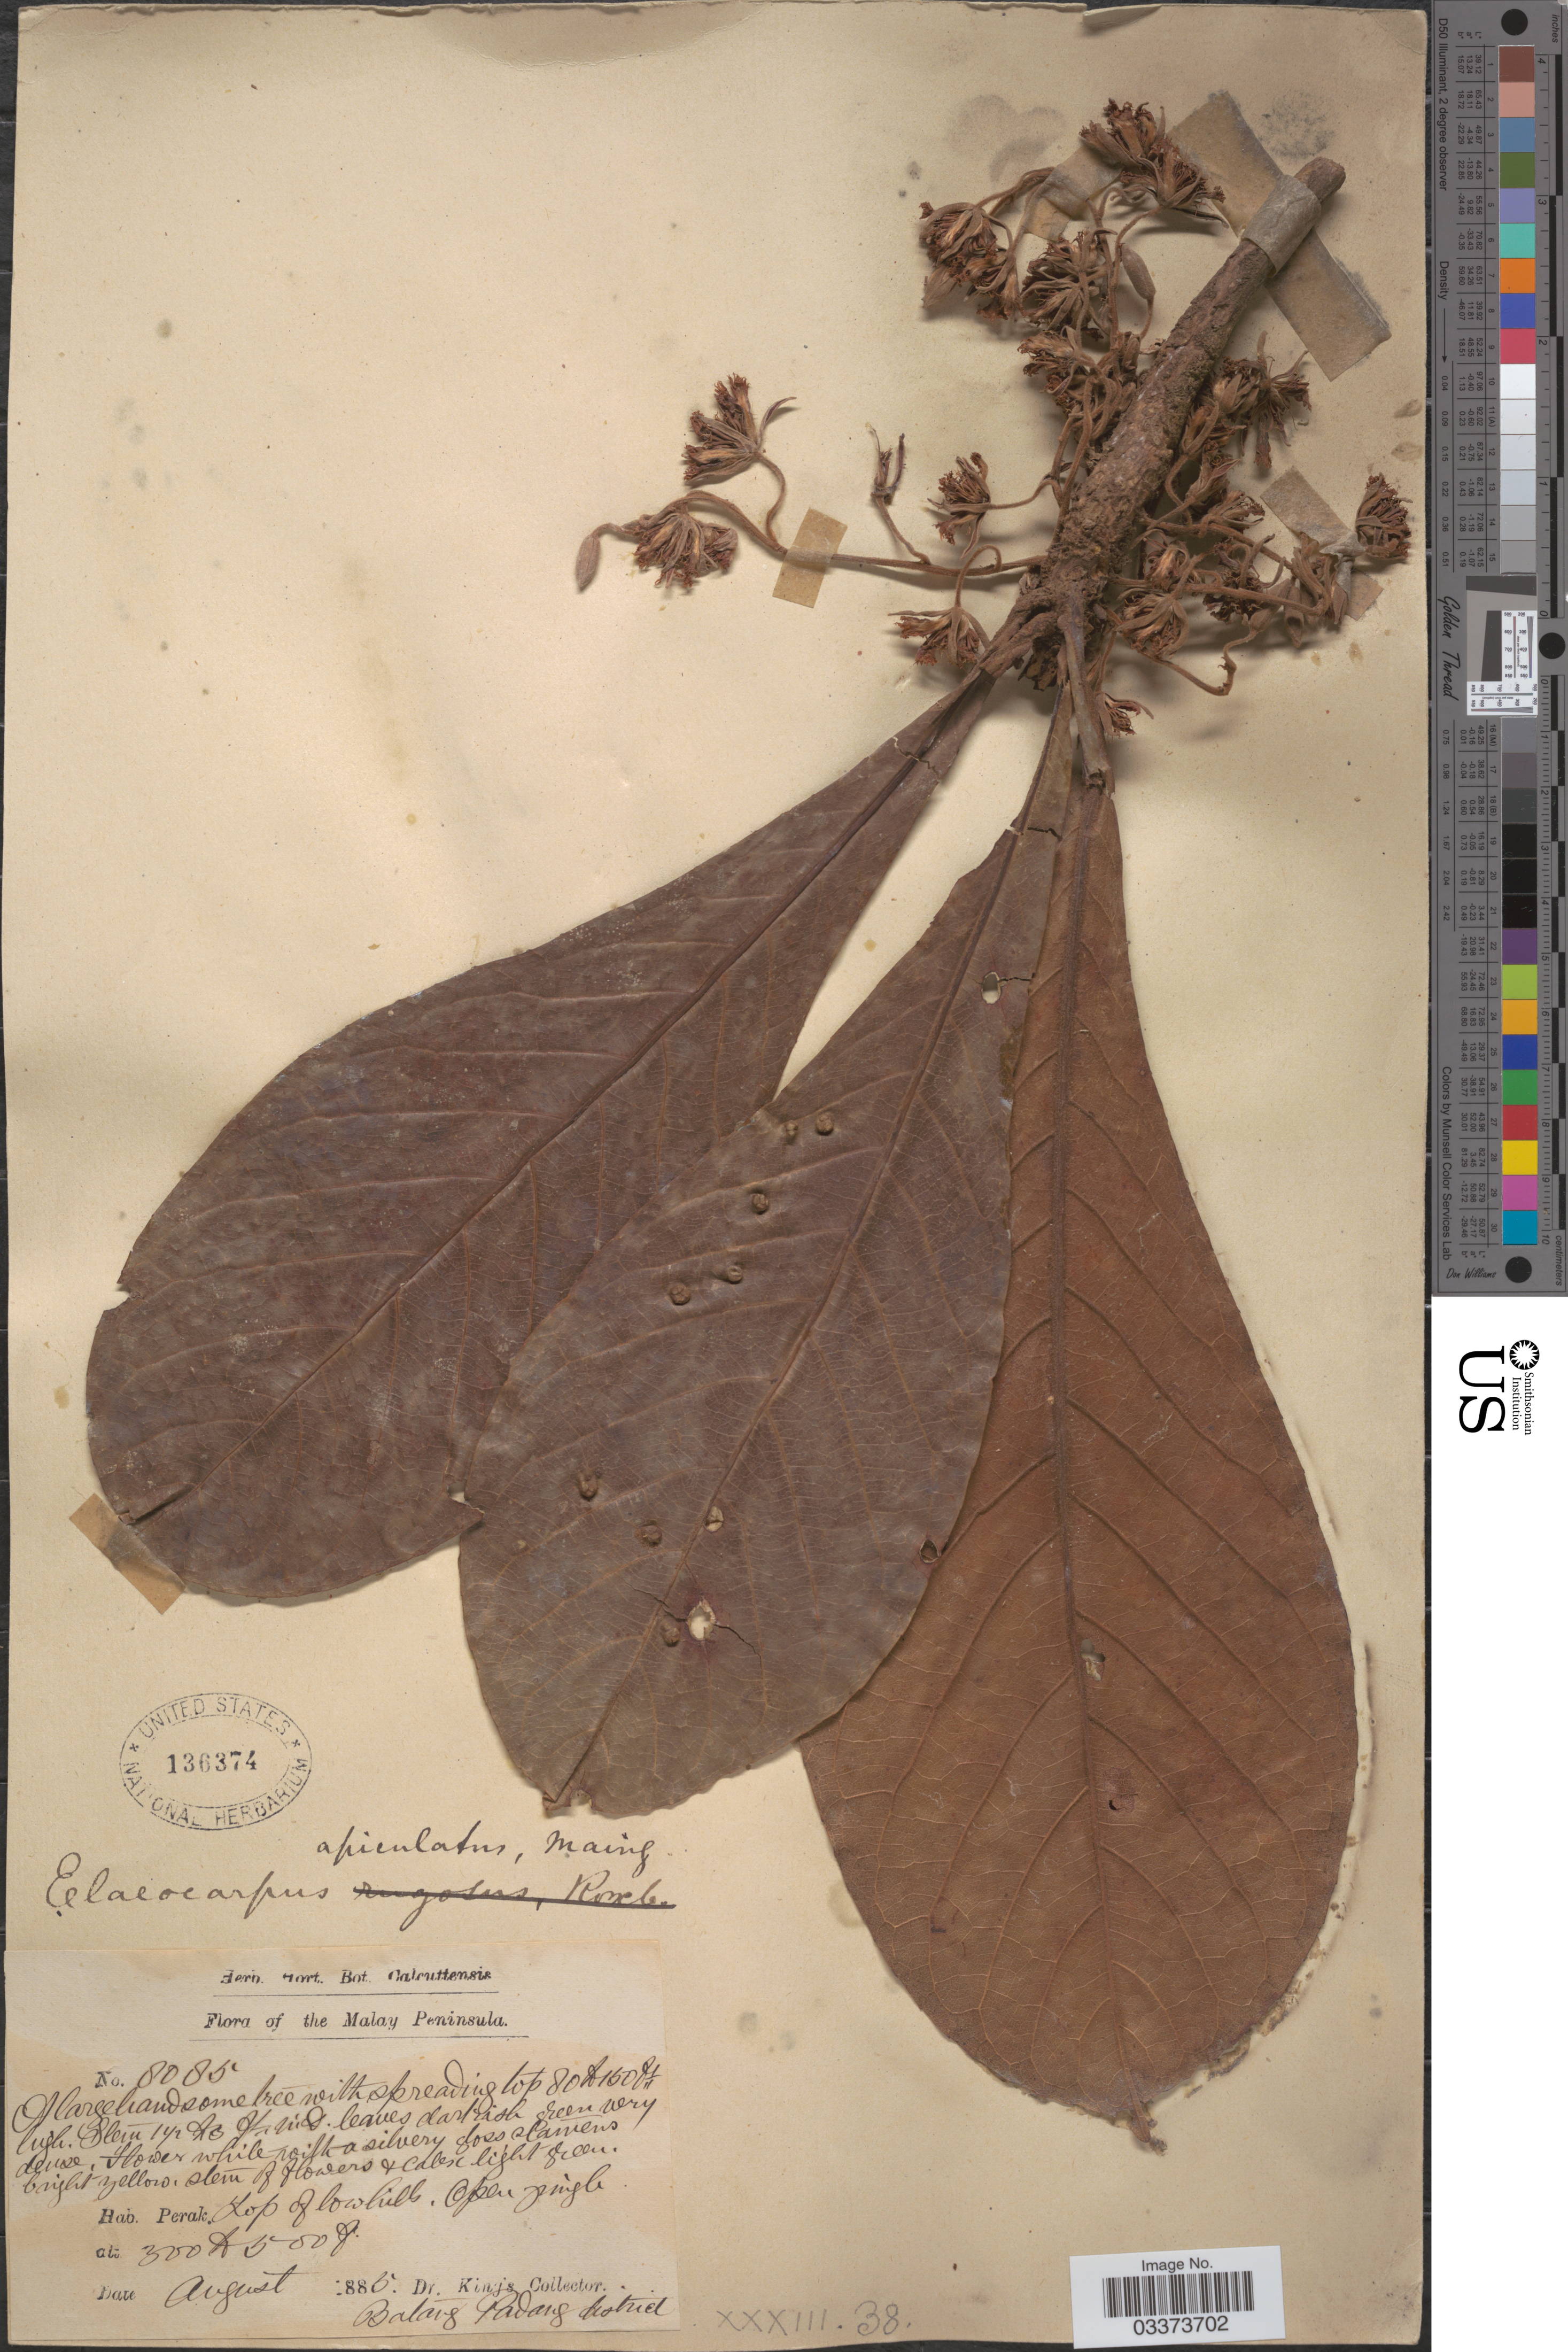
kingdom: Plantae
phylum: Tracheophyta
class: Magnoliopsida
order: Oxalidales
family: Elaeocarpaceae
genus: Elaeocarpus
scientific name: Elaeocarpus apiculatus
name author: Mast.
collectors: Dr. King's collector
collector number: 8085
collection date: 1885-08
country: Malaysia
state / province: Perak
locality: Malay Peninsula, Batang Padang district.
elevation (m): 91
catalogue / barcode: US 136374